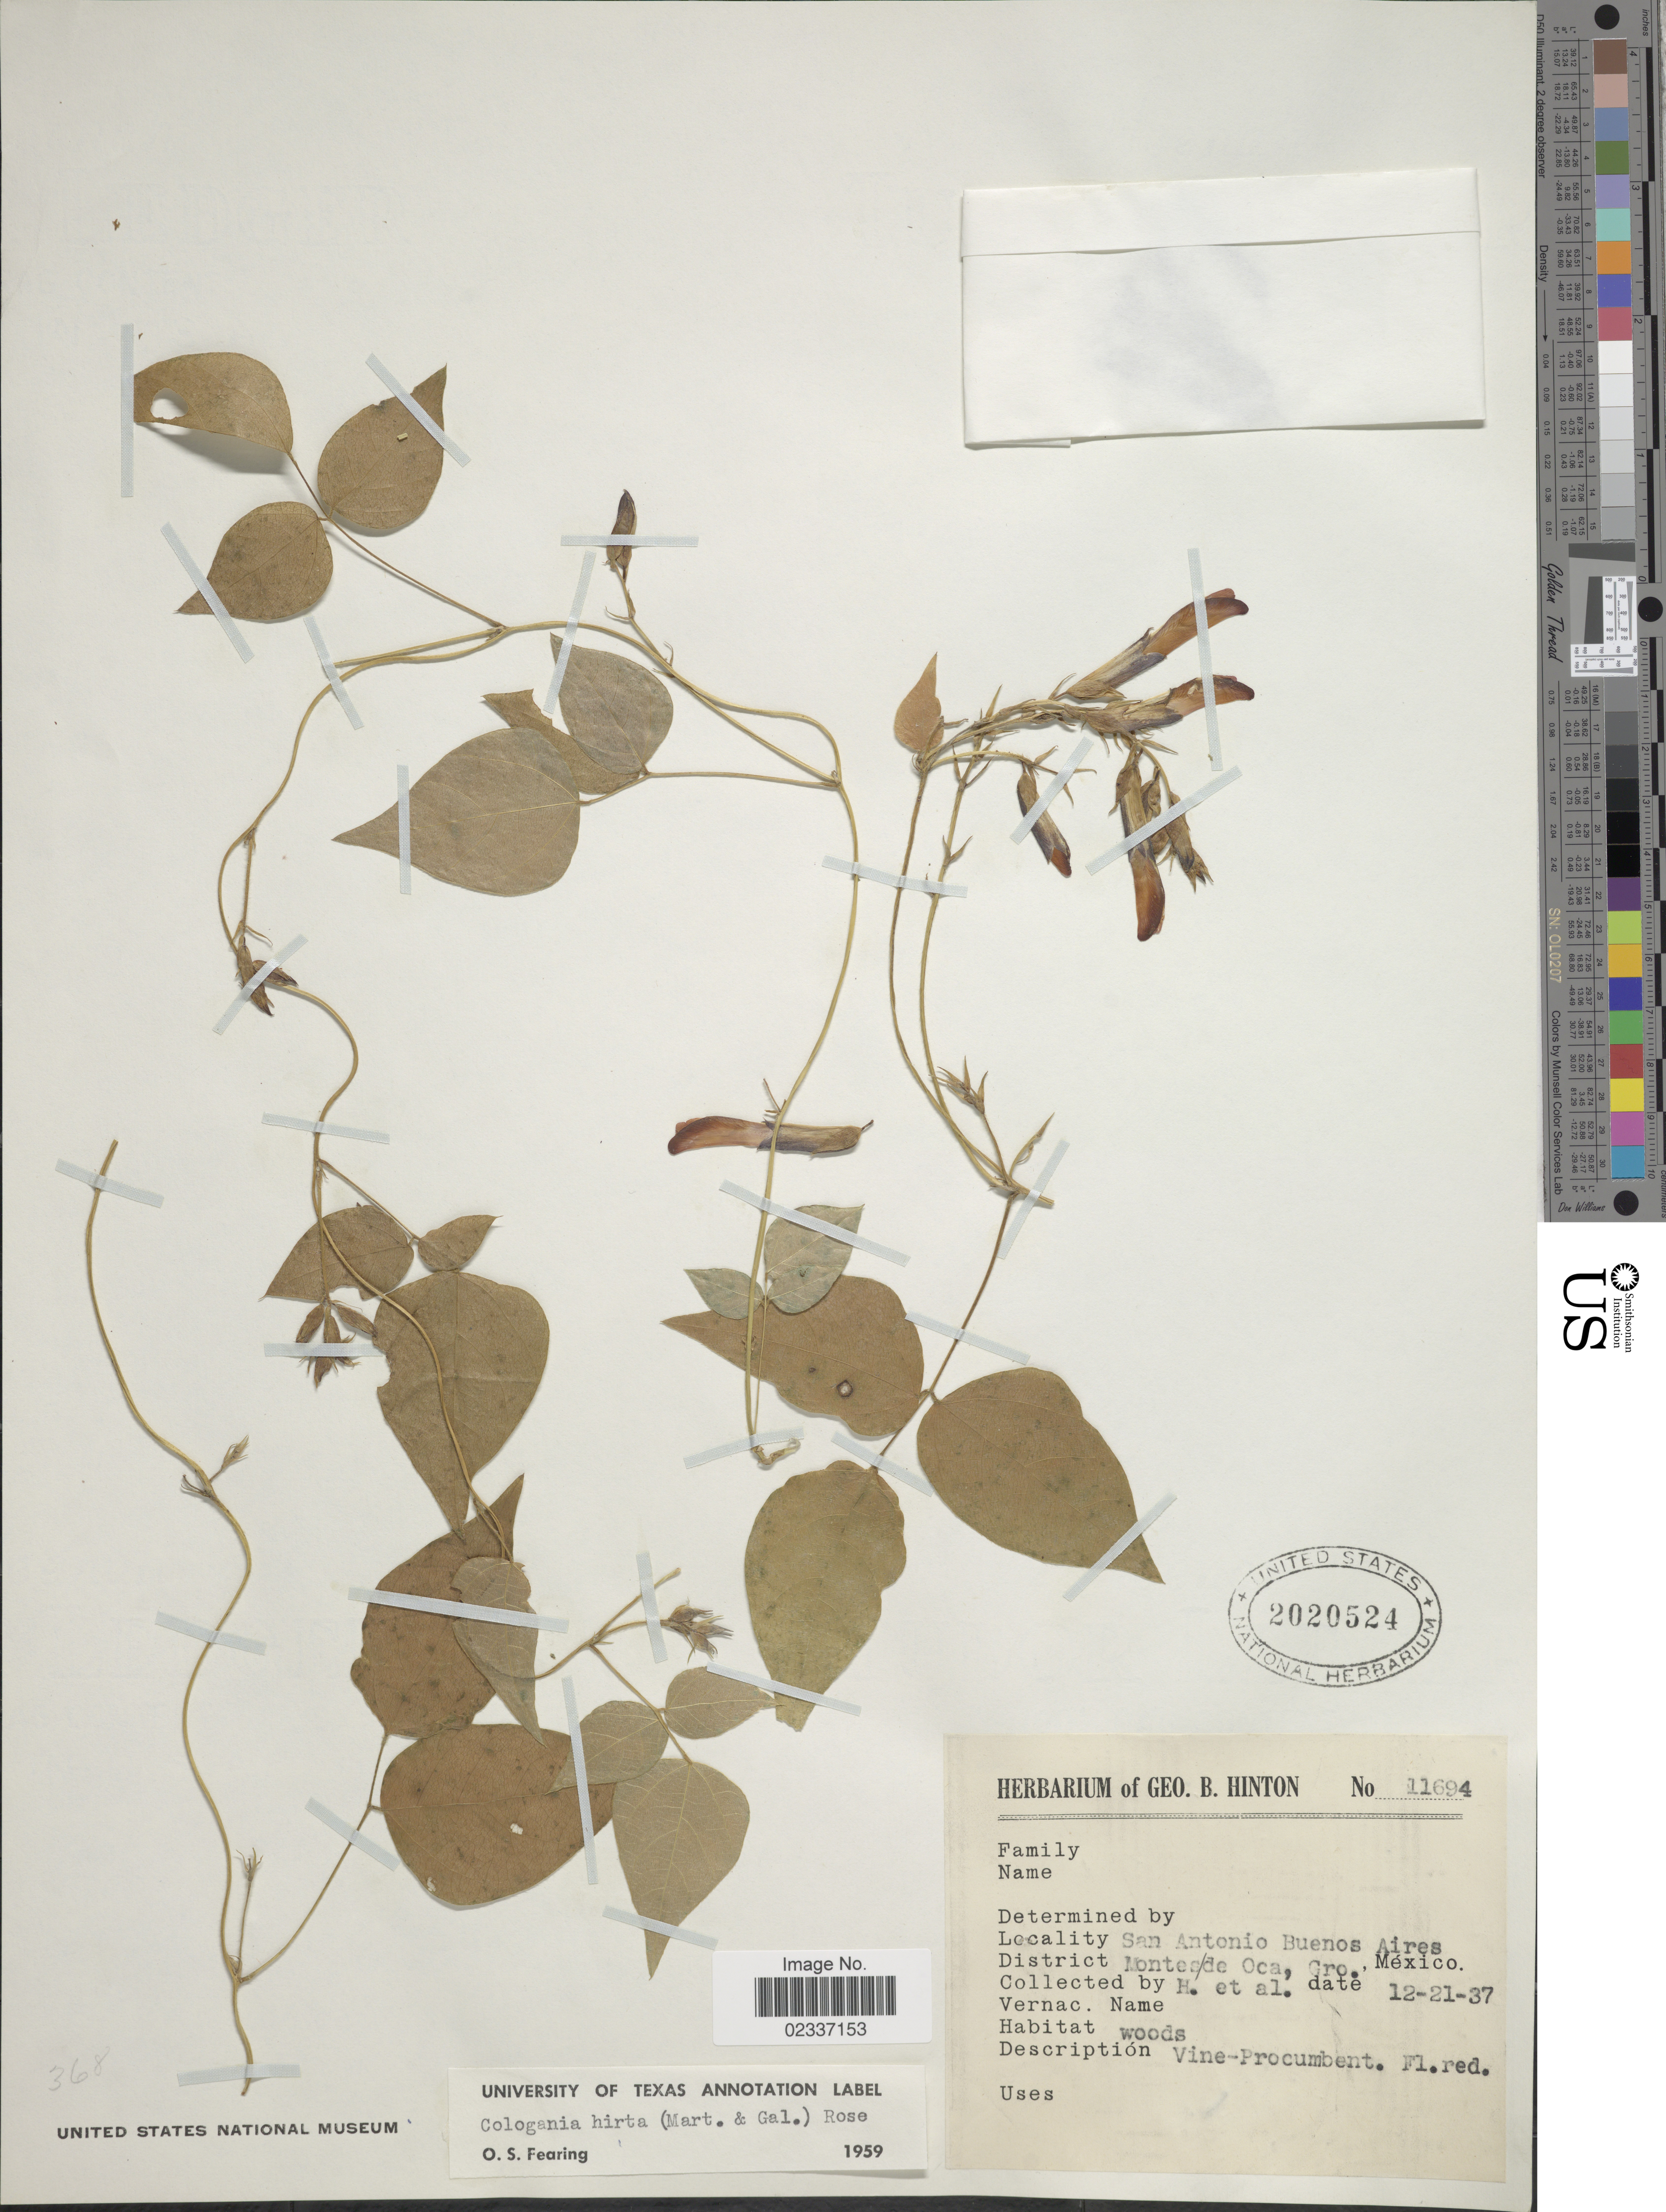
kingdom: Plantae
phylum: Tracheophyta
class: Magnoliopsida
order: Fabales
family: Fabaceae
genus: Cologania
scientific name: Cologania hirta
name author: (M. Martens & Galeotti)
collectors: G. B. Hinton & et al.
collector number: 11694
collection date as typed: Transcribed d/m/y: 21/12/37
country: Mexico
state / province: Guerrero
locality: San Antonio Buenos Aires, District Montes de Oca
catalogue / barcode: US 2020524